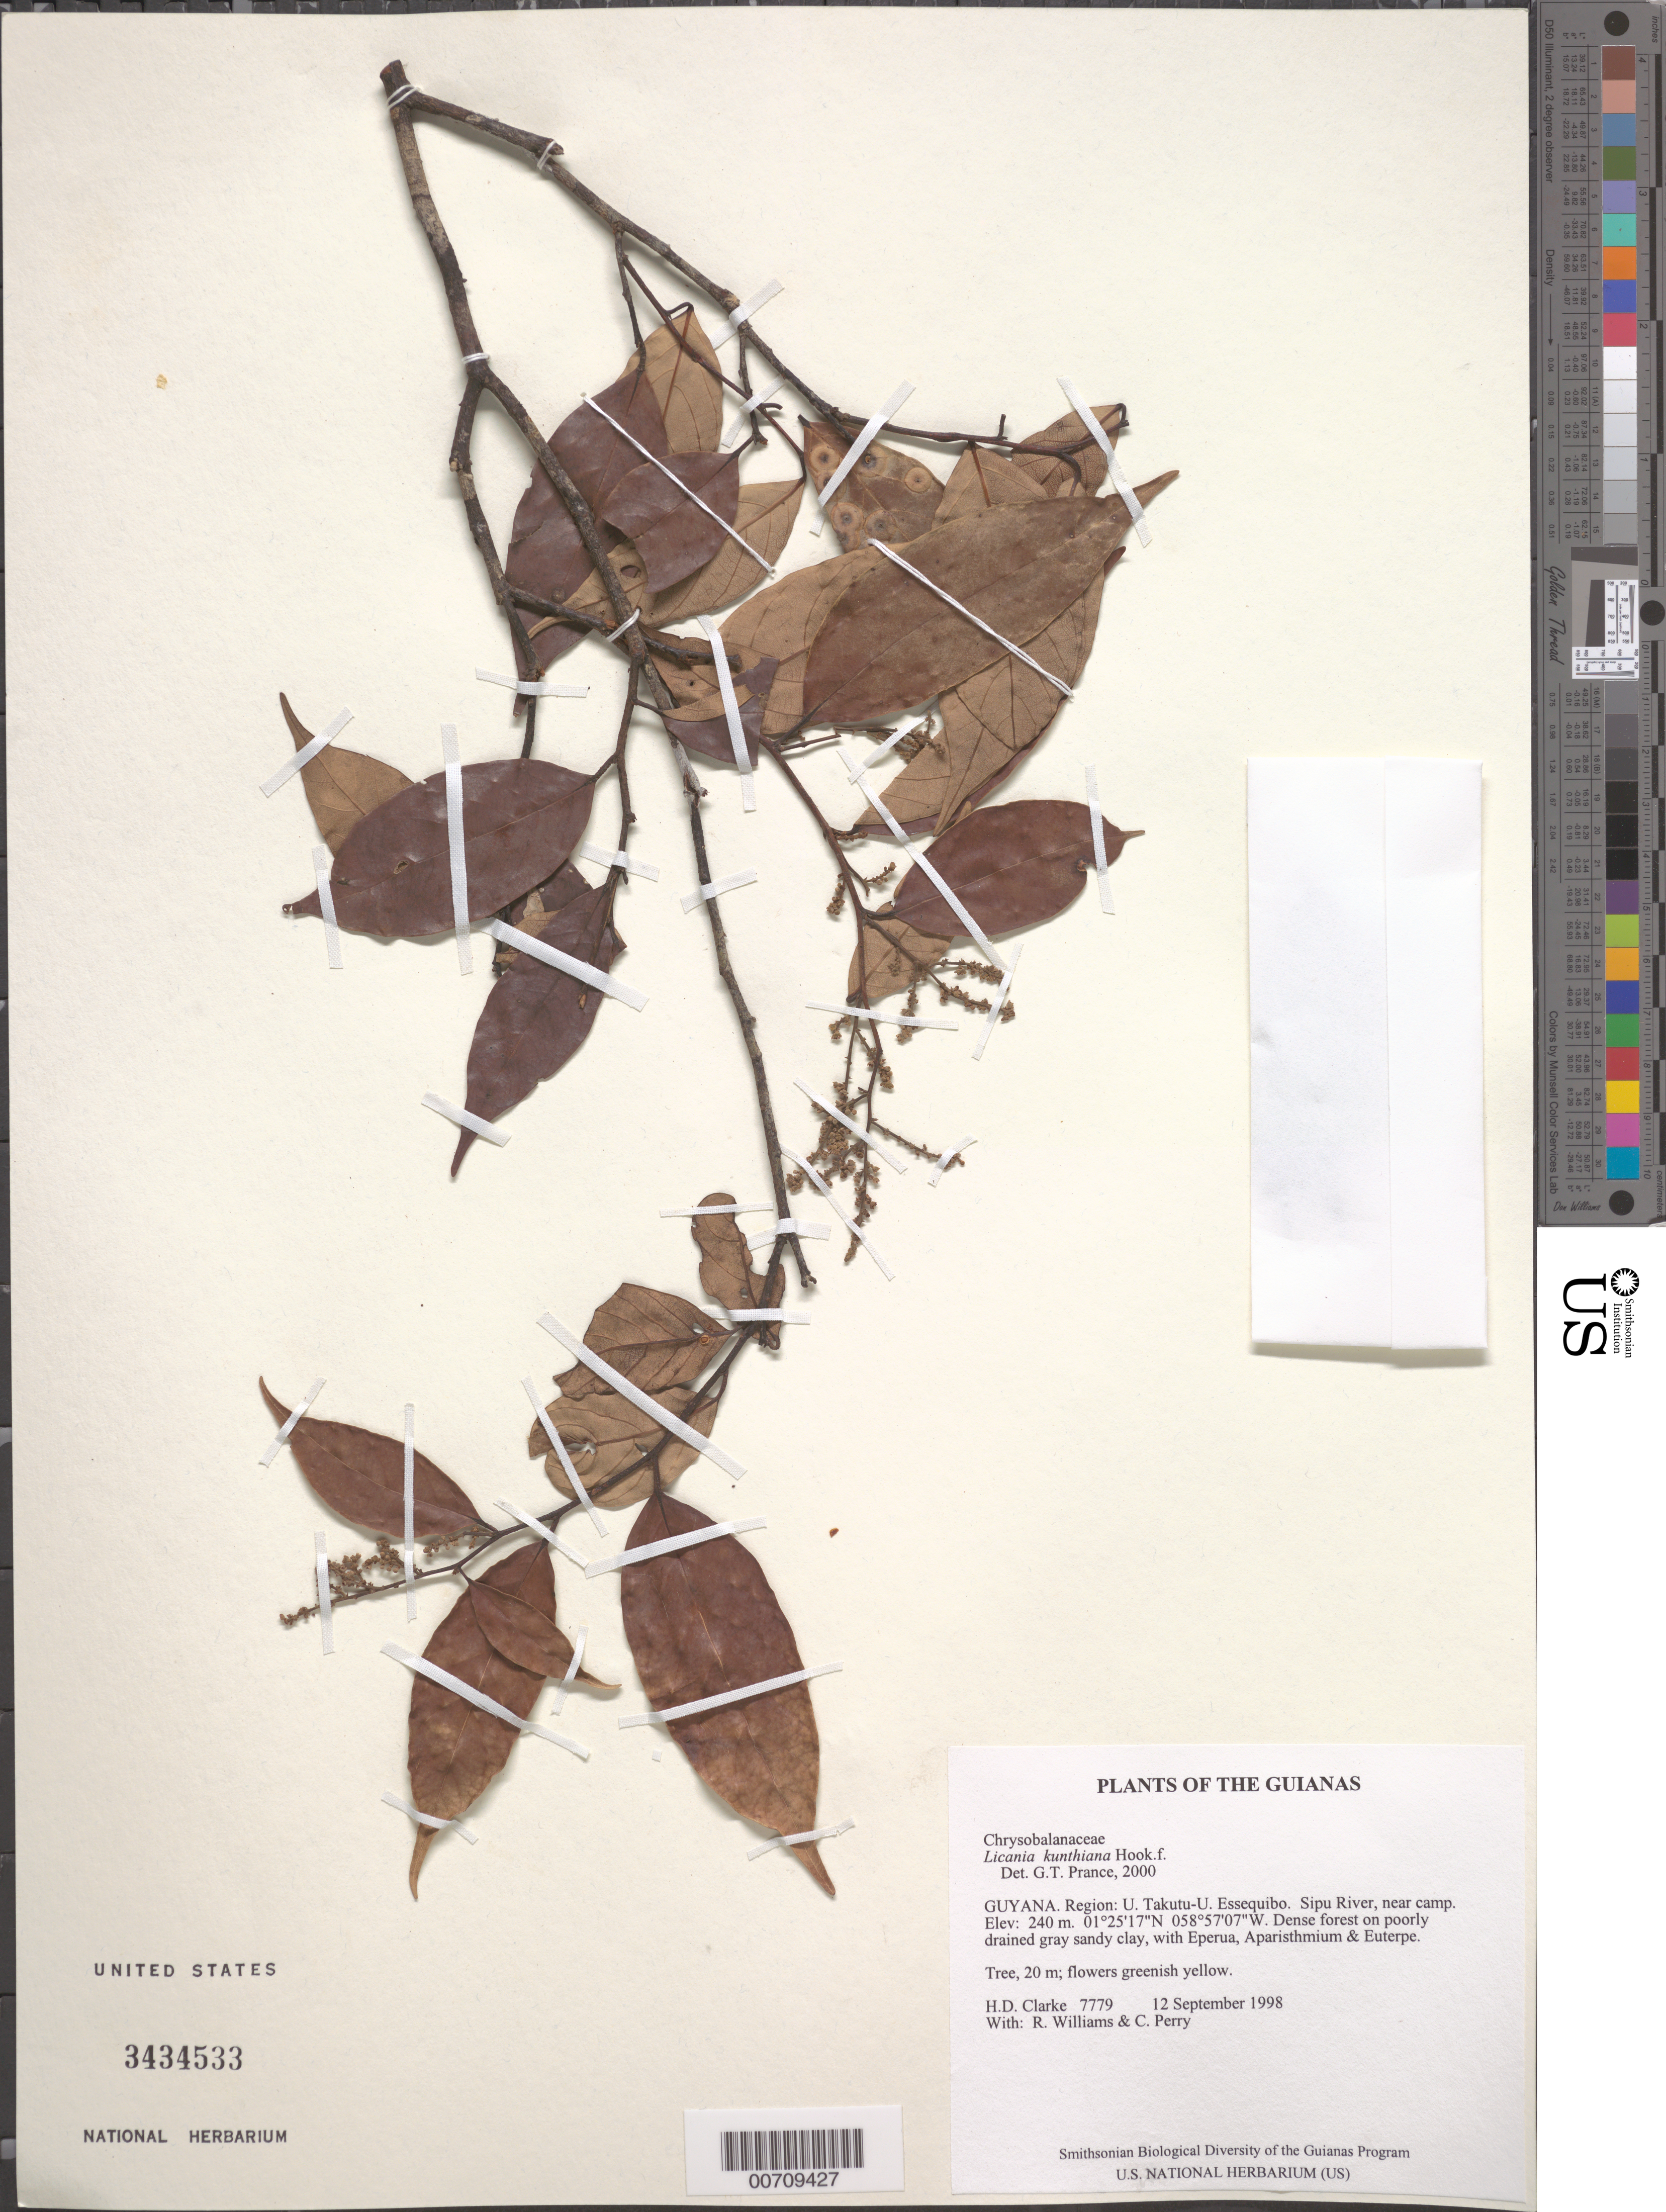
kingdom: Plantae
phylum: Tracheophyta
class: Magnoliopsida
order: Malpighiales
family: Chrysobalanaceae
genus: Licania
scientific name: Licania kunthiana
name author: Hook. f. in Mart.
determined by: Prance, G. T.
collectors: H. D. Clarke, R. Williams & C. Perry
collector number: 7779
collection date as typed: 12 September 1998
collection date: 1998-09-12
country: Guyana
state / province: U. Takutu-U. Essequibo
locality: Sipu River, near camp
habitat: Dense forest on poorly drained gray sandy clay, with Eperua, Aparisthmium & Euterpe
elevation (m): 240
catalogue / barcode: US 3434533